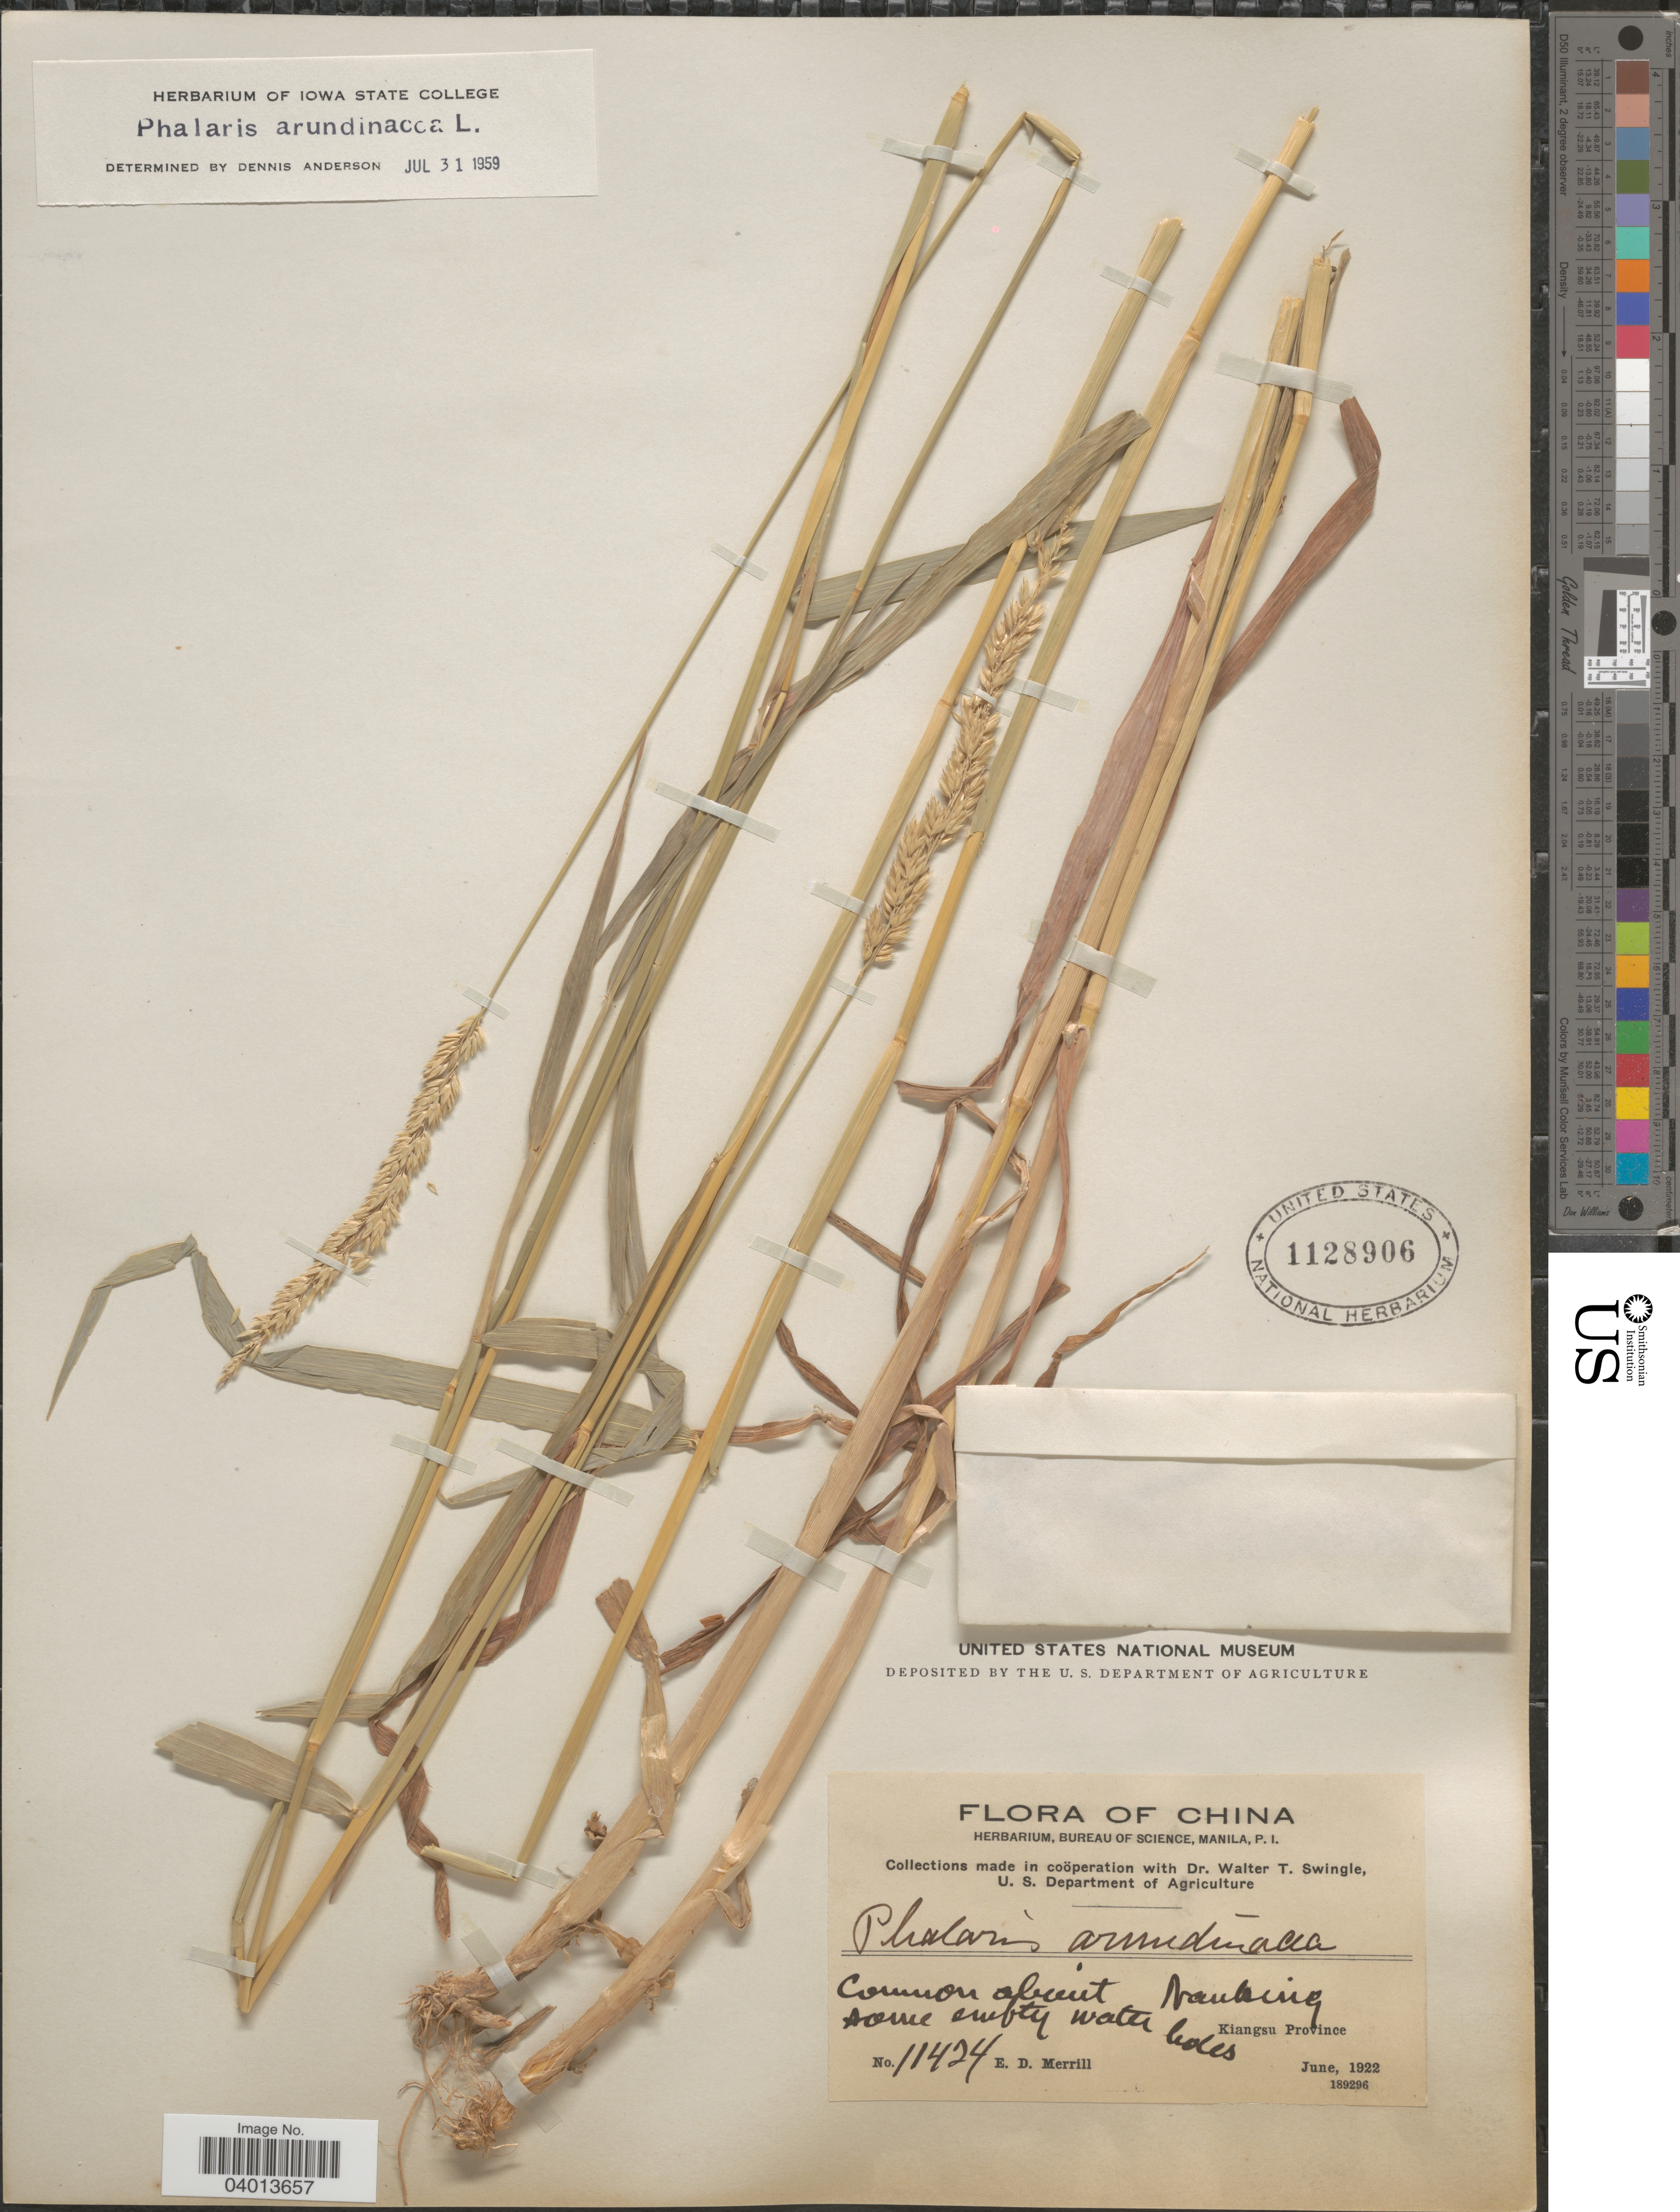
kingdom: Plantae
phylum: Tracheophyta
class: Liliopsida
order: Poales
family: Poaceae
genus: Phalaris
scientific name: Phalaris arundinacea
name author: L.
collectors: E. D. Merrill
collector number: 11424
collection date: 1922-06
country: China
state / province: Jiangsu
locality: Nanking. Kiangsu Province.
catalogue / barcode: US 1128906